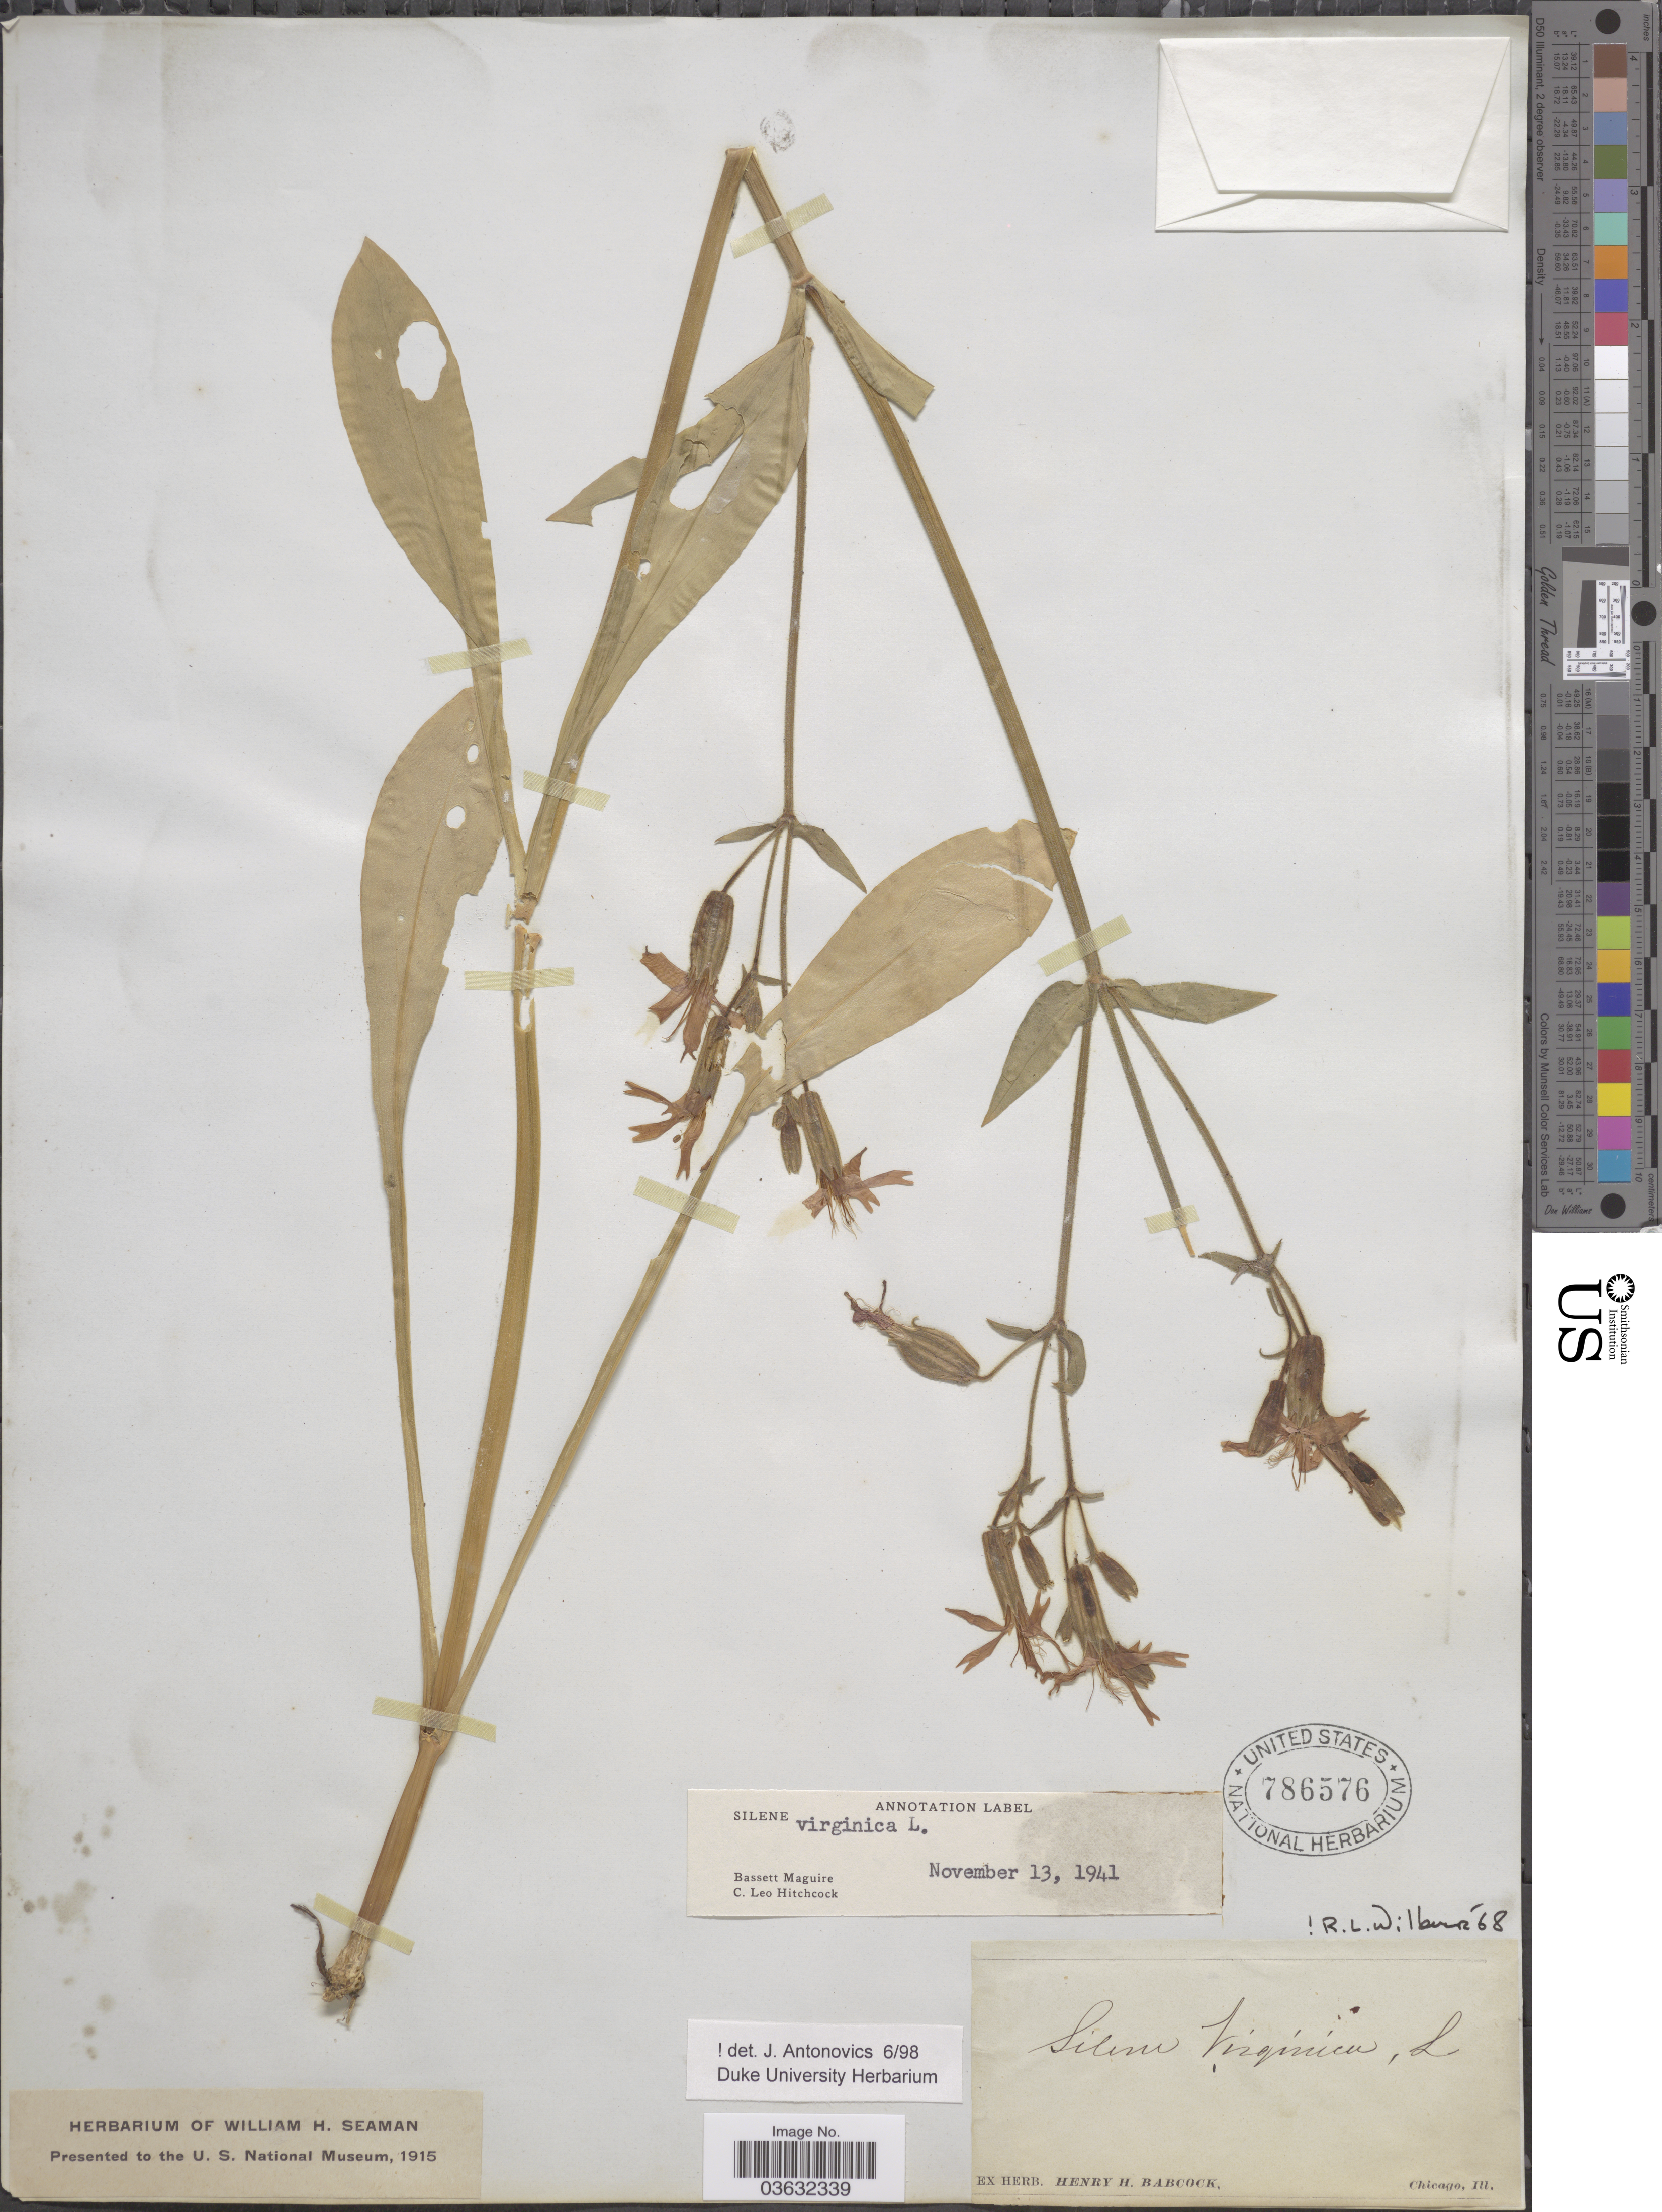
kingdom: Plantae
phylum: Tracheophyta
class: Magnoliopsida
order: Caryophyllales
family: Caryophyllaceae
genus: Silene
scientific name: Silene virginica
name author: L.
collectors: ex herb. Henry Homes Babcock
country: United States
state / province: Illinois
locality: Chicago.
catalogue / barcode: US 786576